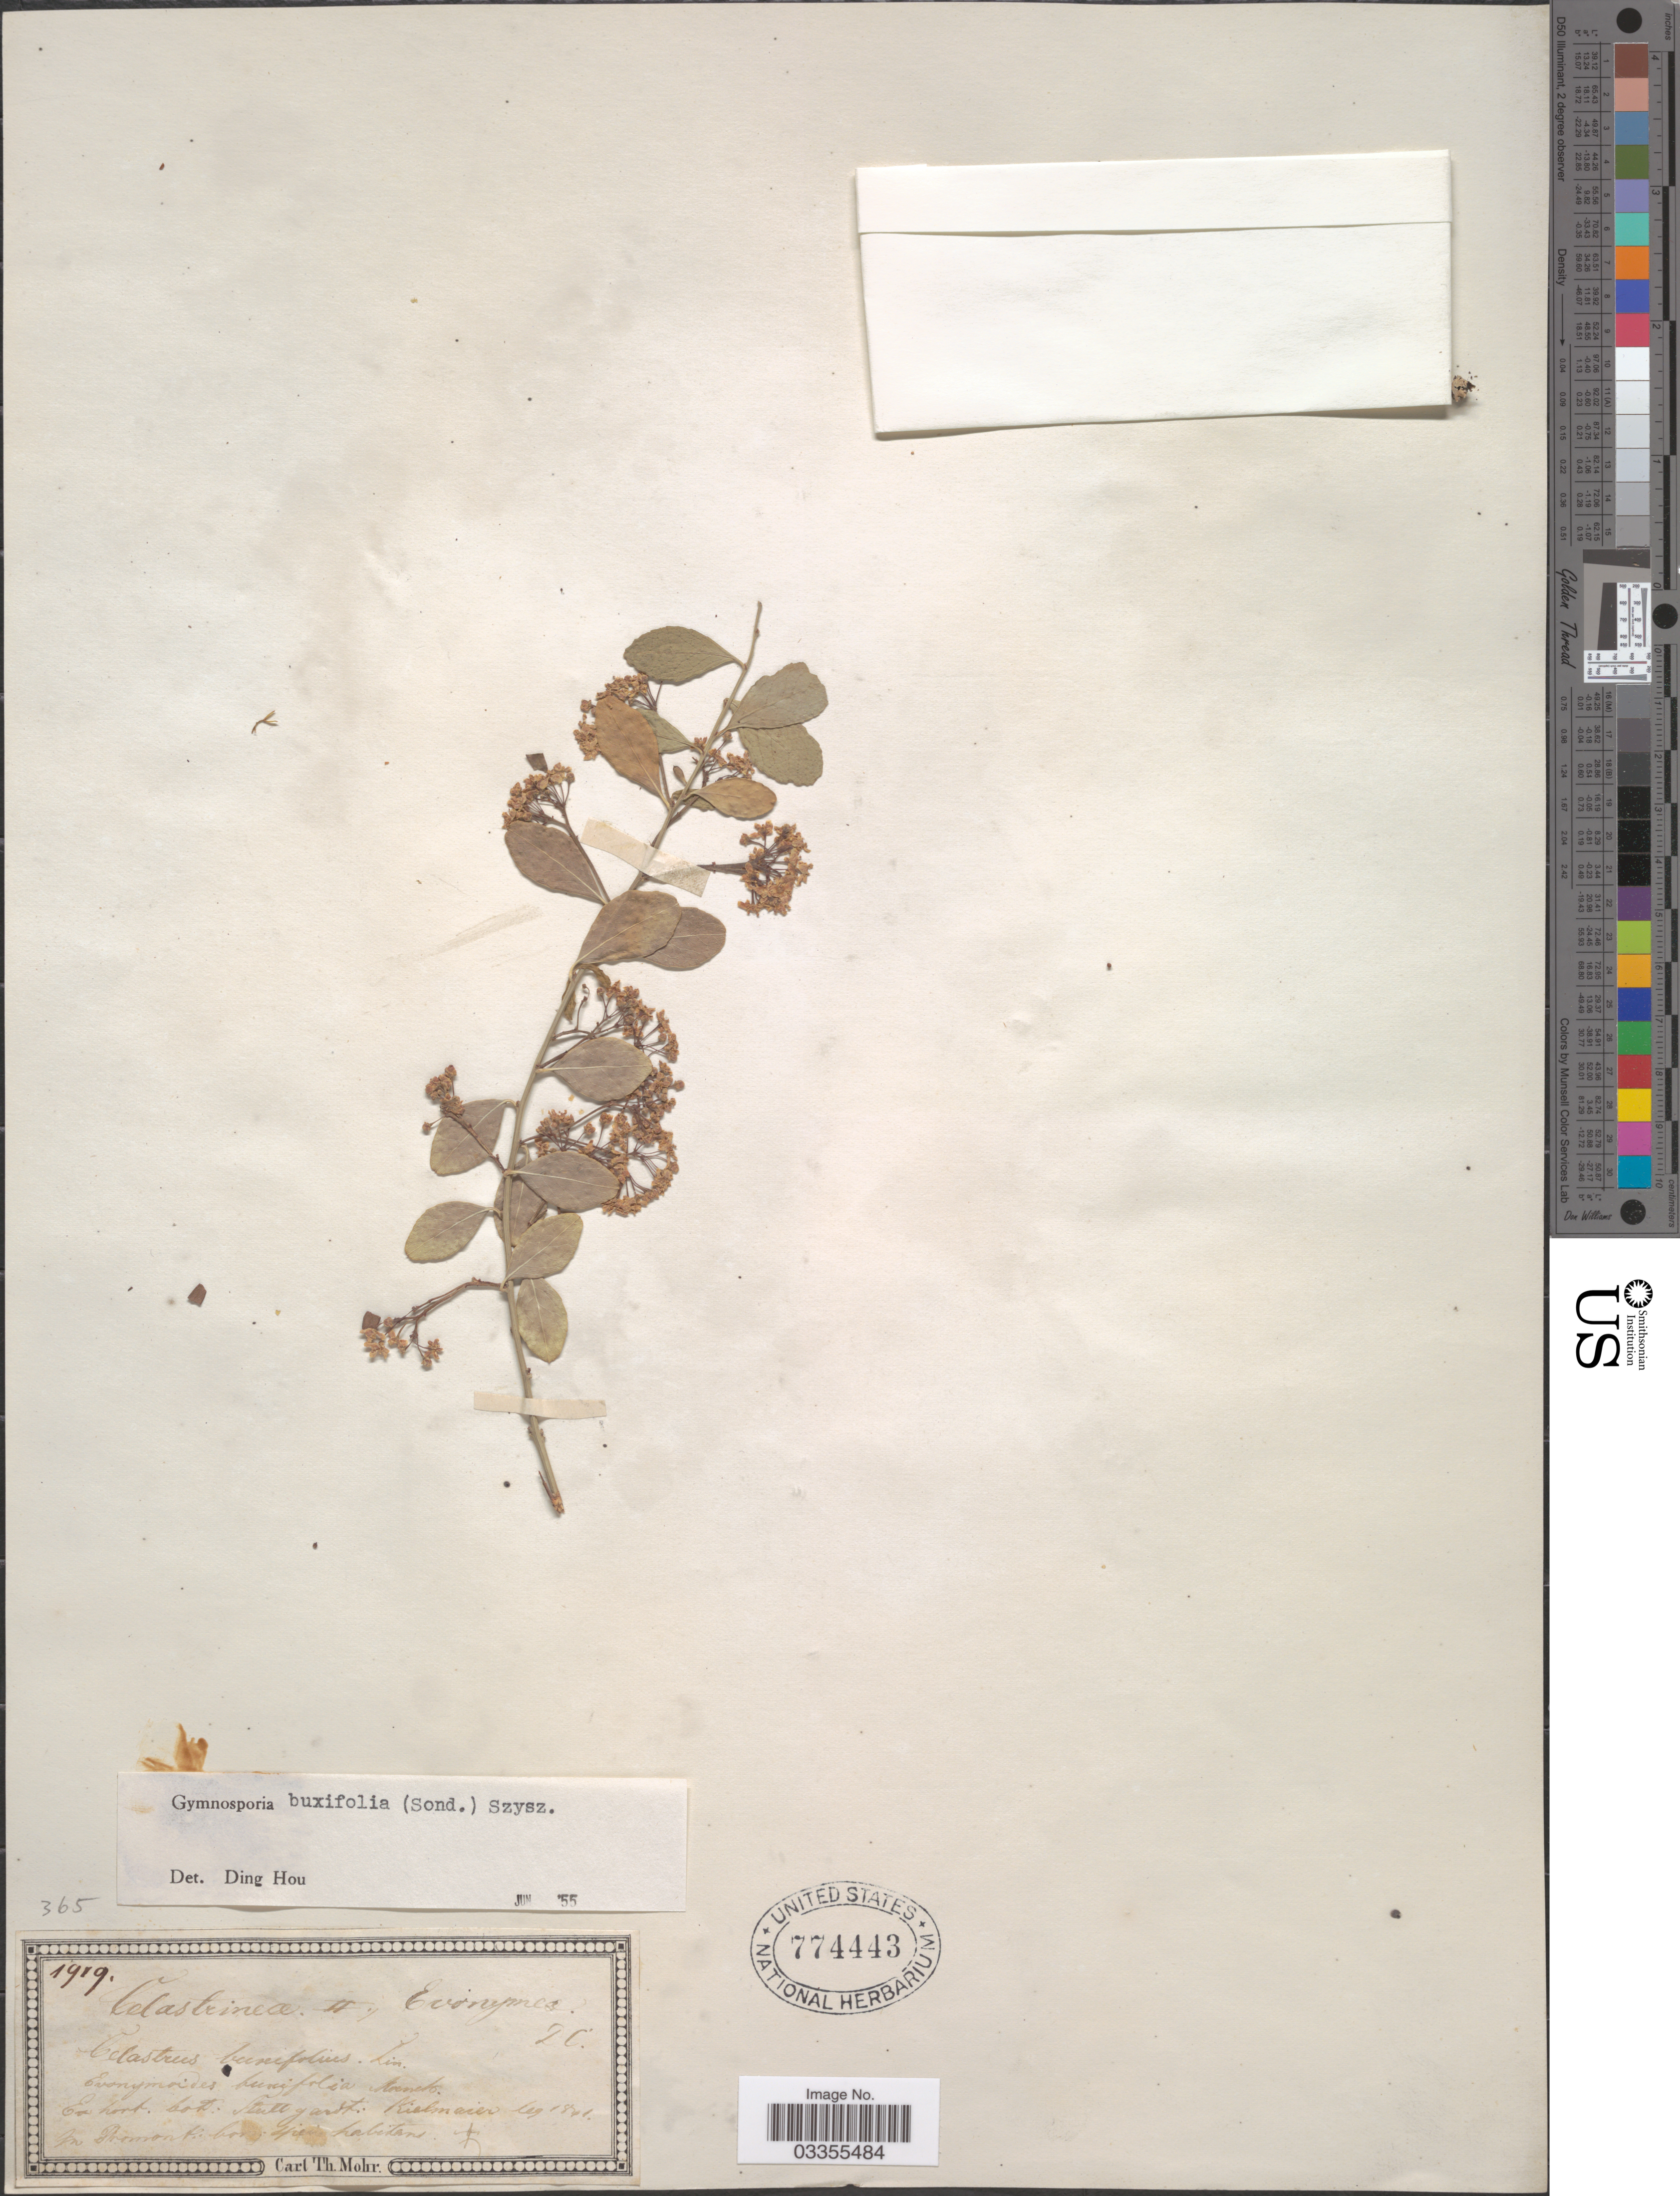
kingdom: Plantae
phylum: Tracheophyta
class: Magnoliopsida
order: Celastrales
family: Celastraceae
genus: Gymnosporia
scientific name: Gymnosporia buxifolia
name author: (L.) Szyszyl.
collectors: Kielmaier, --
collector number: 1919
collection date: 1841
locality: In Premont [illegible text].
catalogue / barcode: US 774443